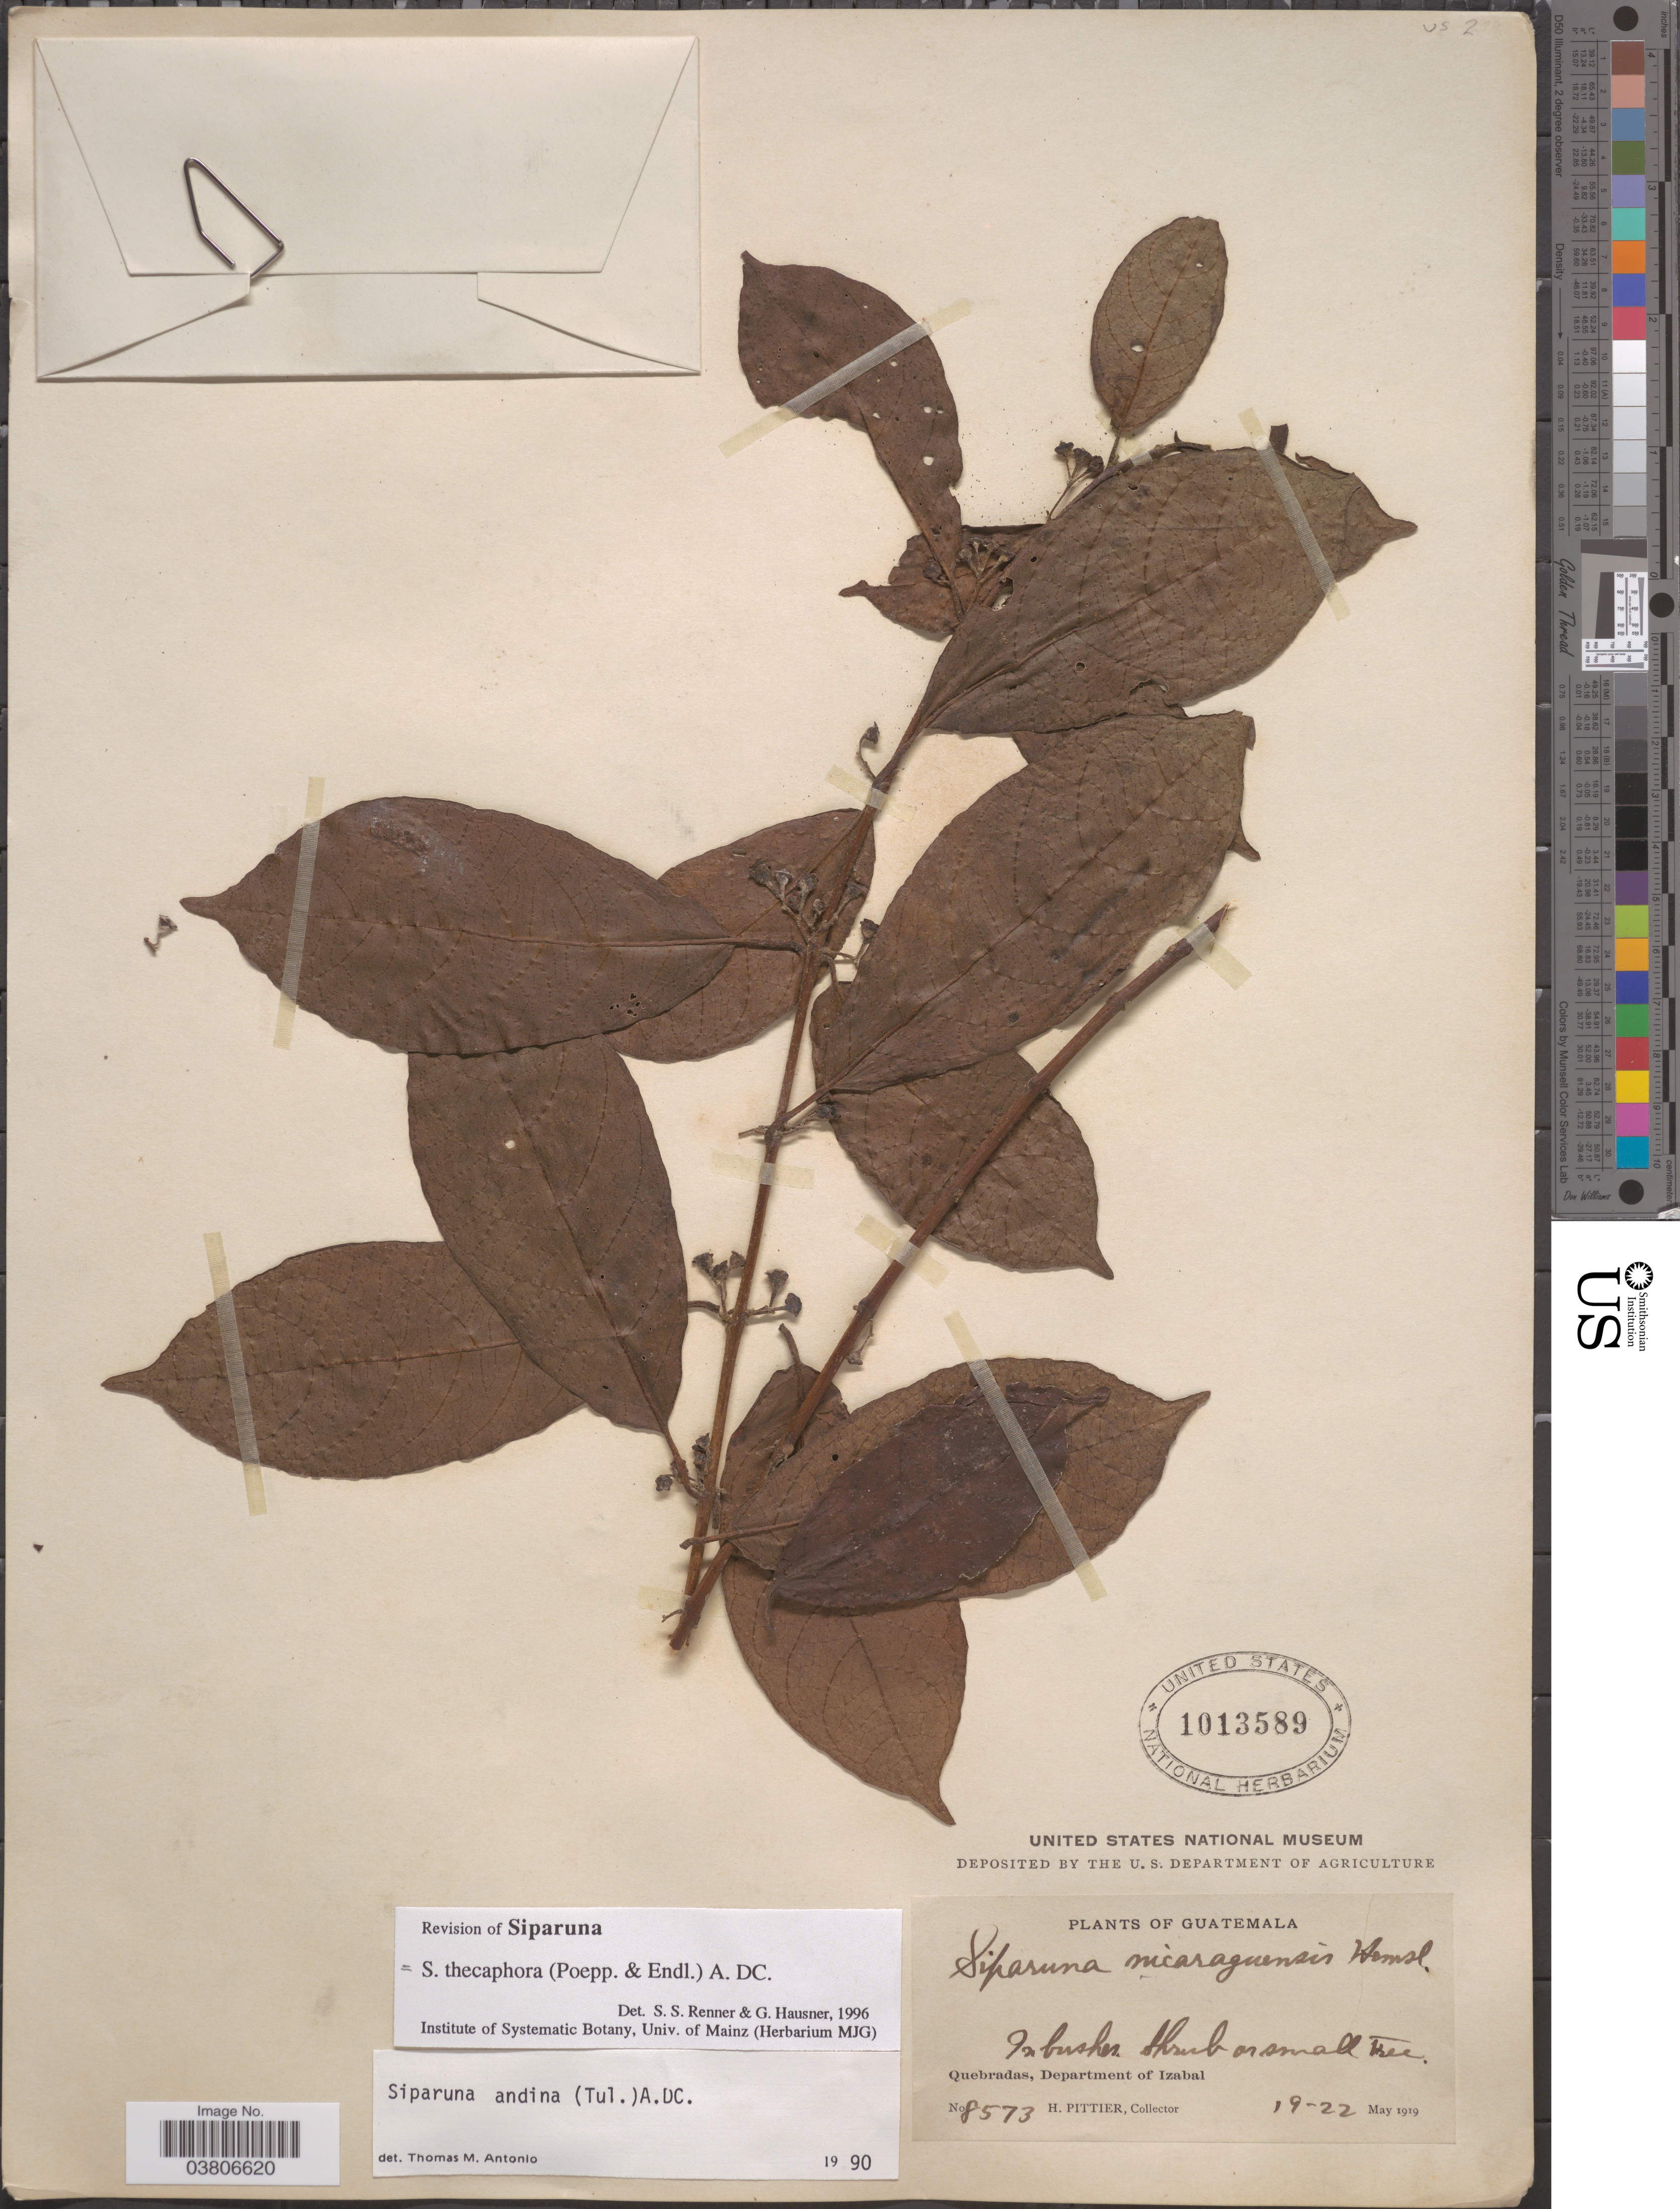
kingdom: Plantae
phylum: Tracheophyta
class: Magnoliopsida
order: Laurales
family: Siparunaceae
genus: Siparuna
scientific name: Siparuna thecaphora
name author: (Poepp. & Endl.) A. DC.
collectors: H. F. Pittier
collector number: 8573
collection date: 1919-05-19/1919-05-22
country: Guatemala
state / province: Izabal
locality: Quebradas, Department of Izabal.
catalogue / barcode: US 1013589